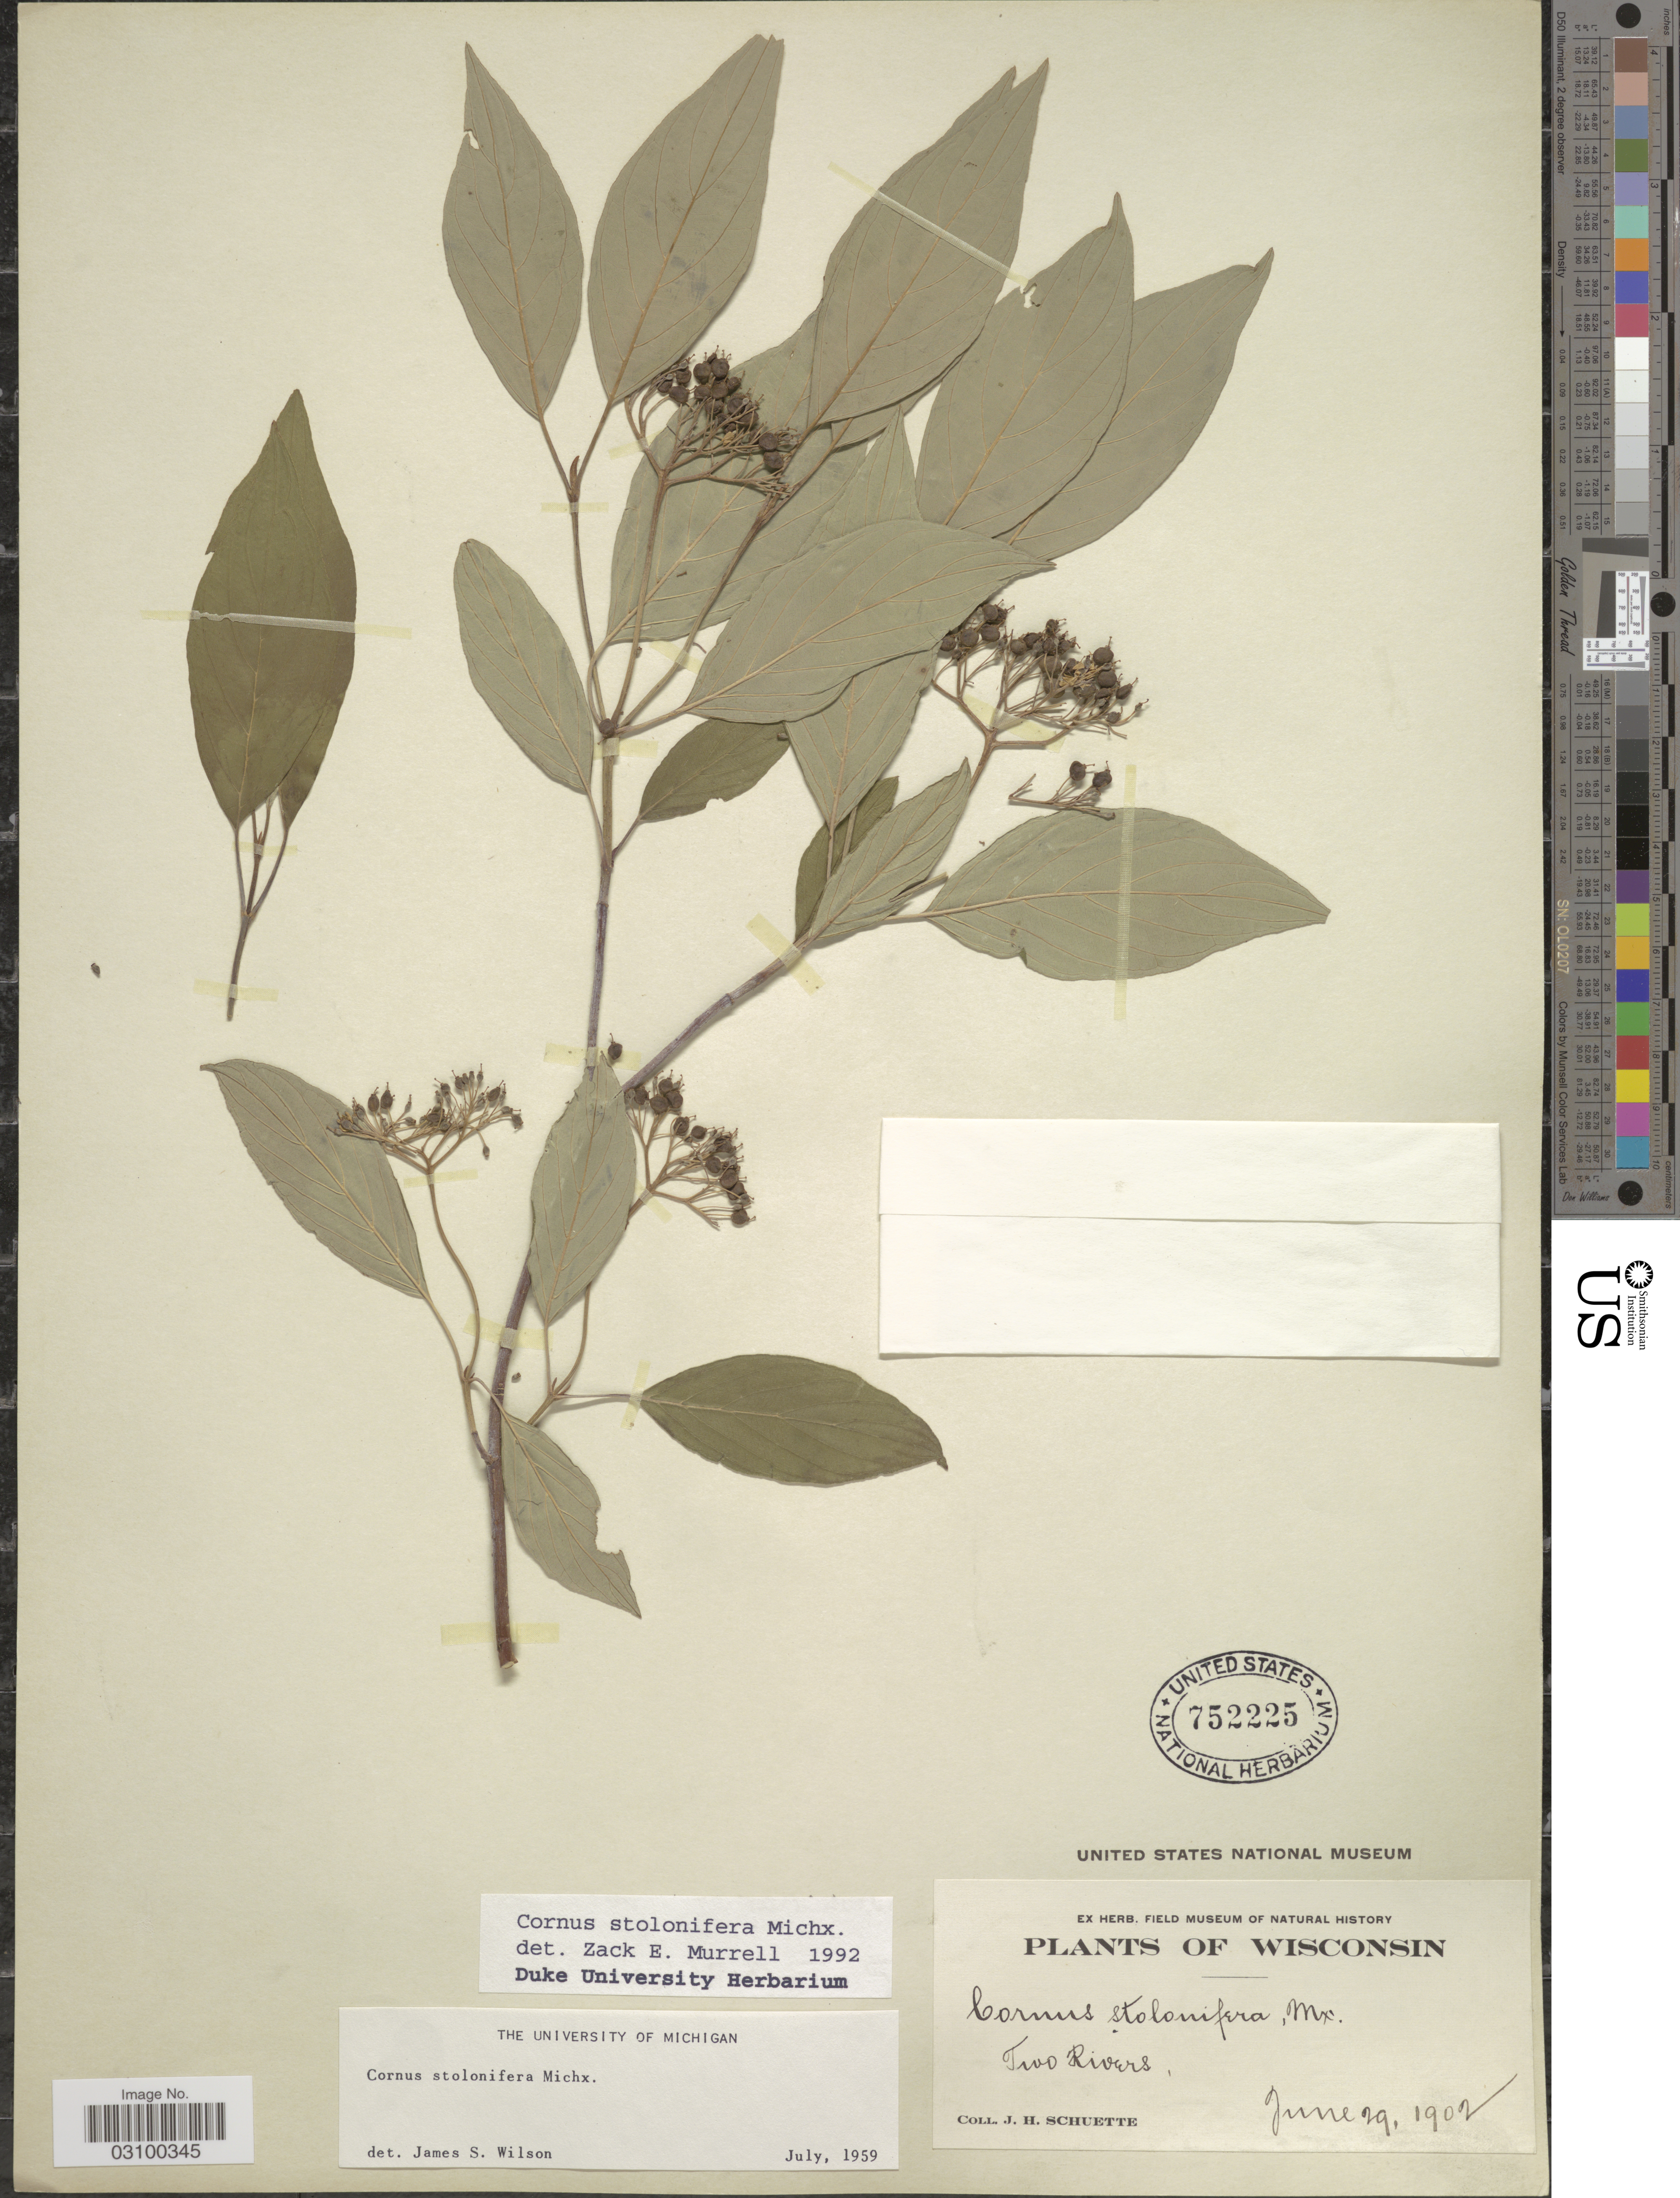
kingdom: Plantae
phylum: Tracheophyta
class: Magnoliopsida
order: Cornales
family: Cornaceae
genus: Cornus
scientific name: Cornus sericea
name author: L.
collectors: J. H. Schuette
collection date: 1902-06-29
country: United States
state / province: Wisconsin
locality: Two Rivers.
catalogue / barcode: US 752225